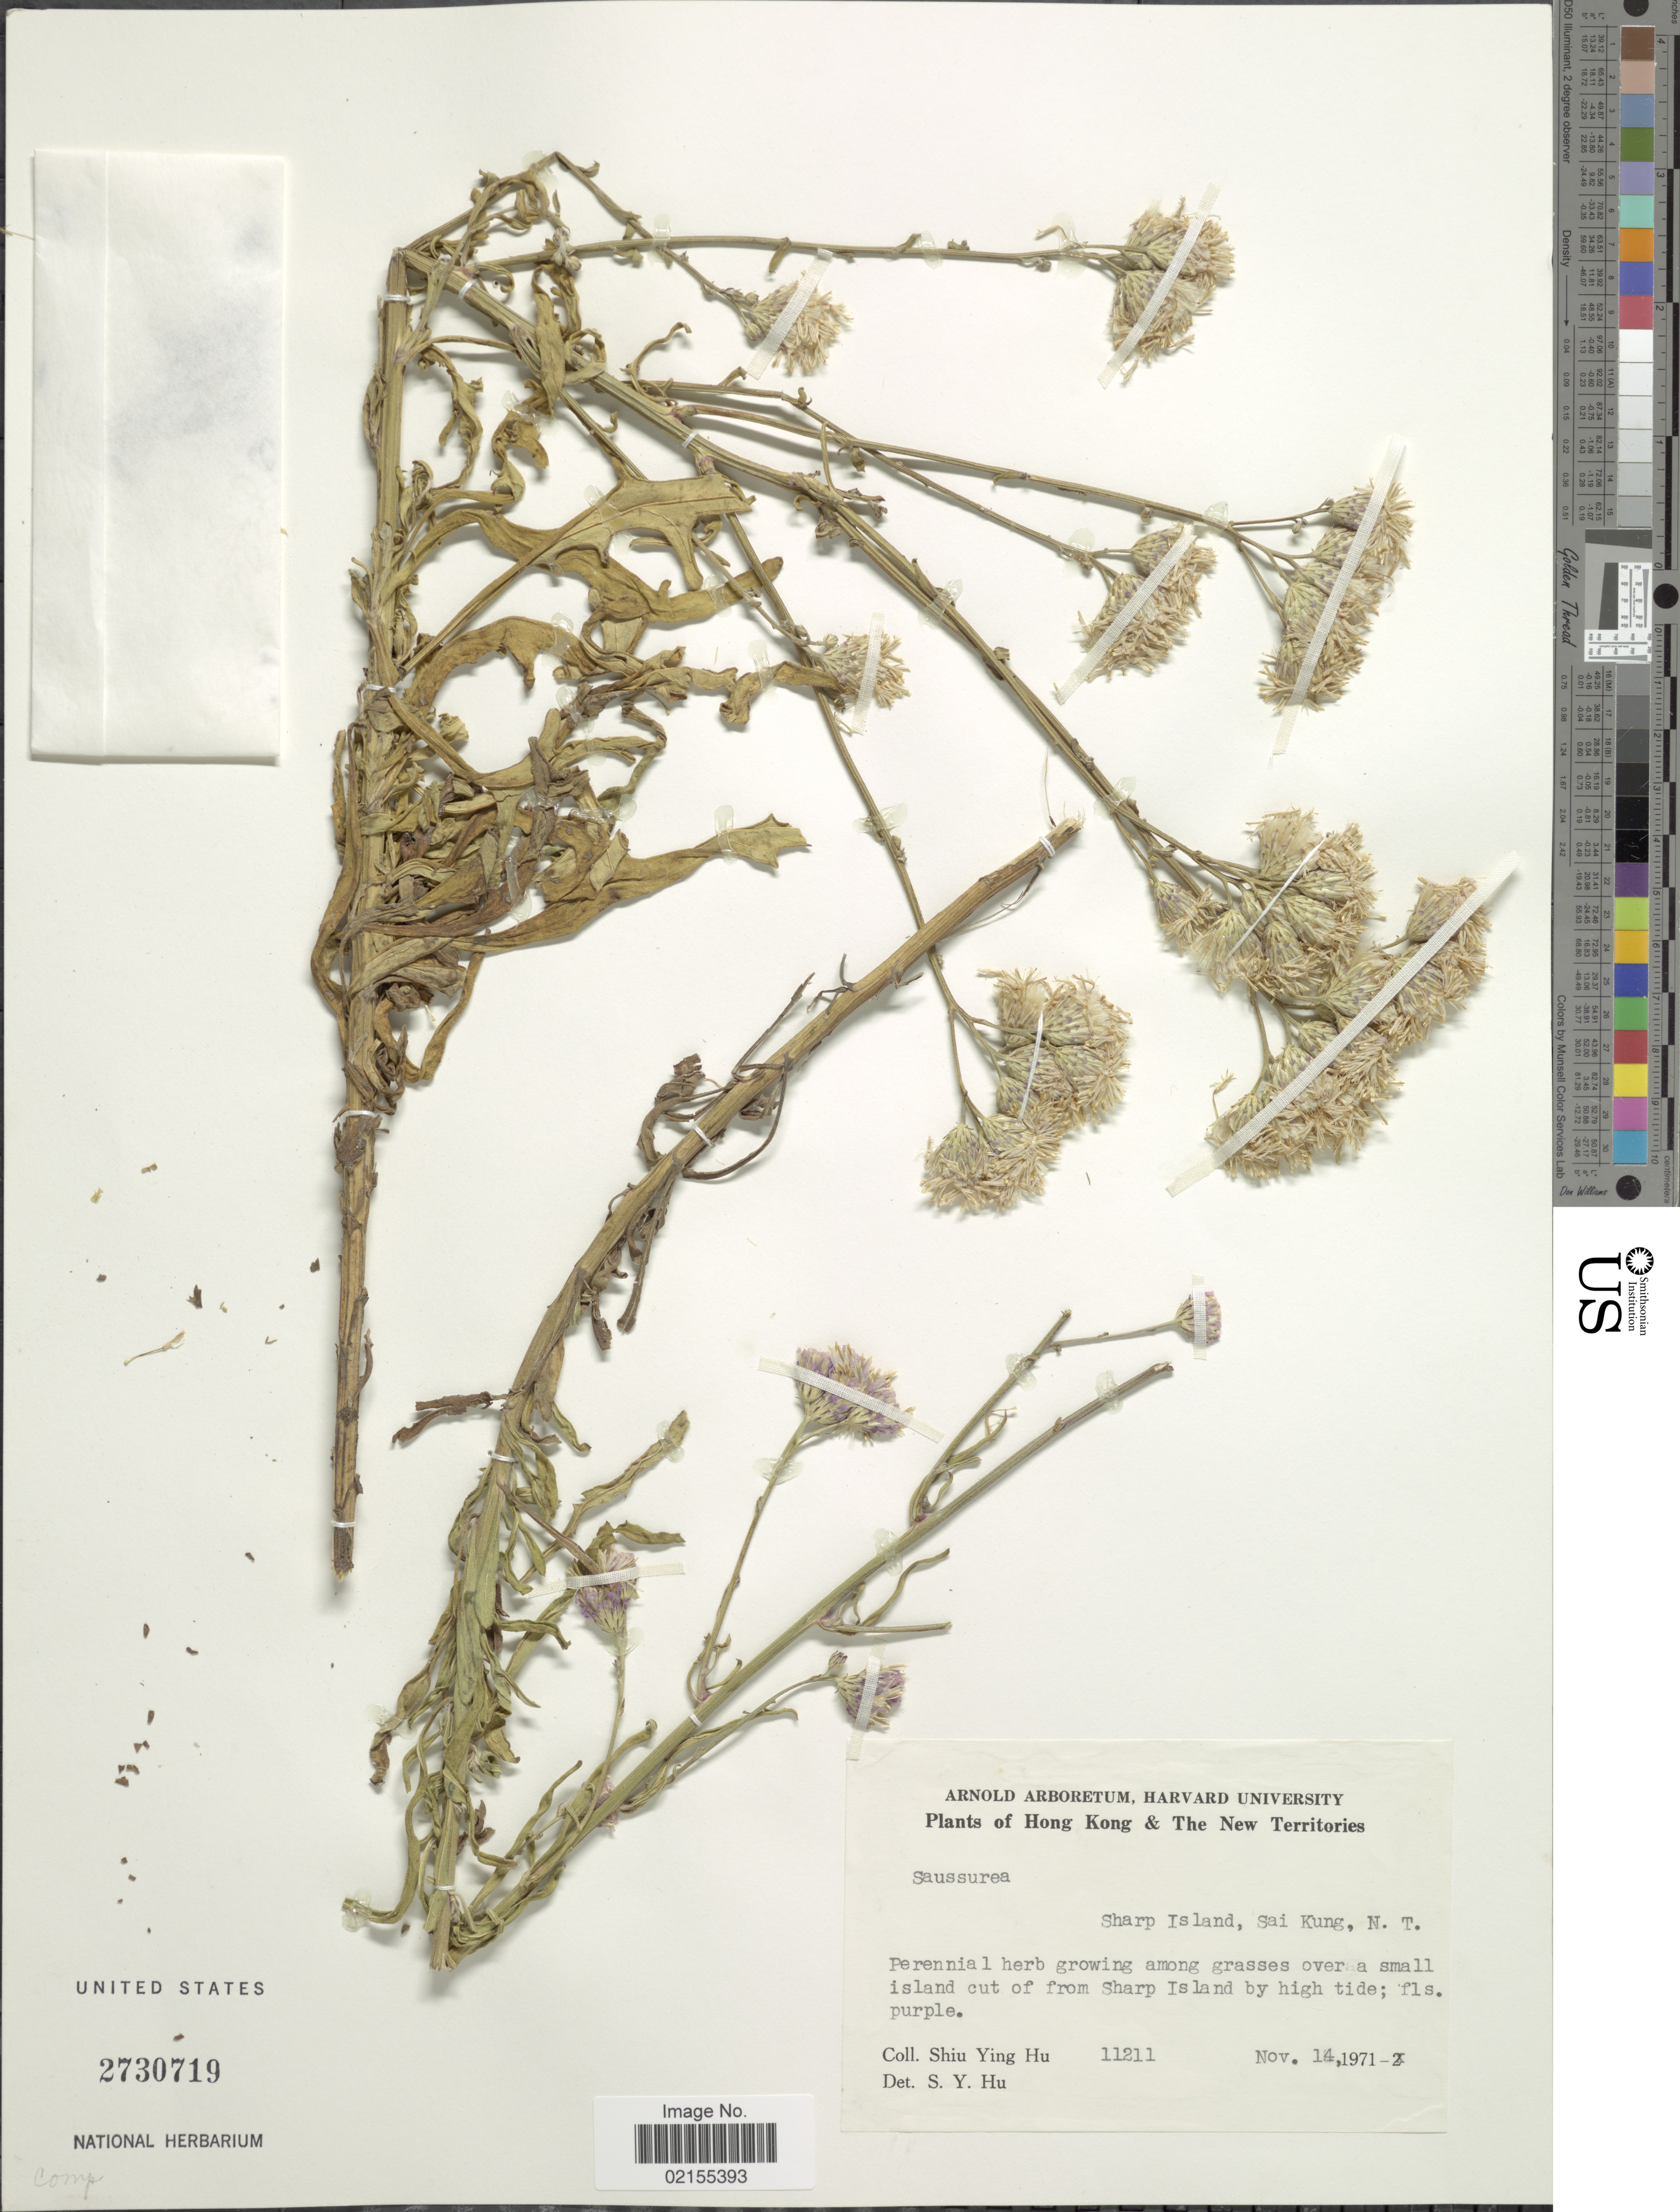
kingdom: Plantae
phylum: Tracheophyta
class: Magnoliopsida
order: Asterales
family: Asteraceae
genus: Saussurea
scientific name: Saussurea japonica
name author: (Thunb.) DC.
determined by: Chen, Yousheng S.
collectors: S. Y. Hu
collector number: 11211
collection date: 1971-11-14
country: China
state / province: Hong Kong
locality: The New Territories, Sharp Island, Sai Kung, N. T.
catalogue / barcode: US 2730719